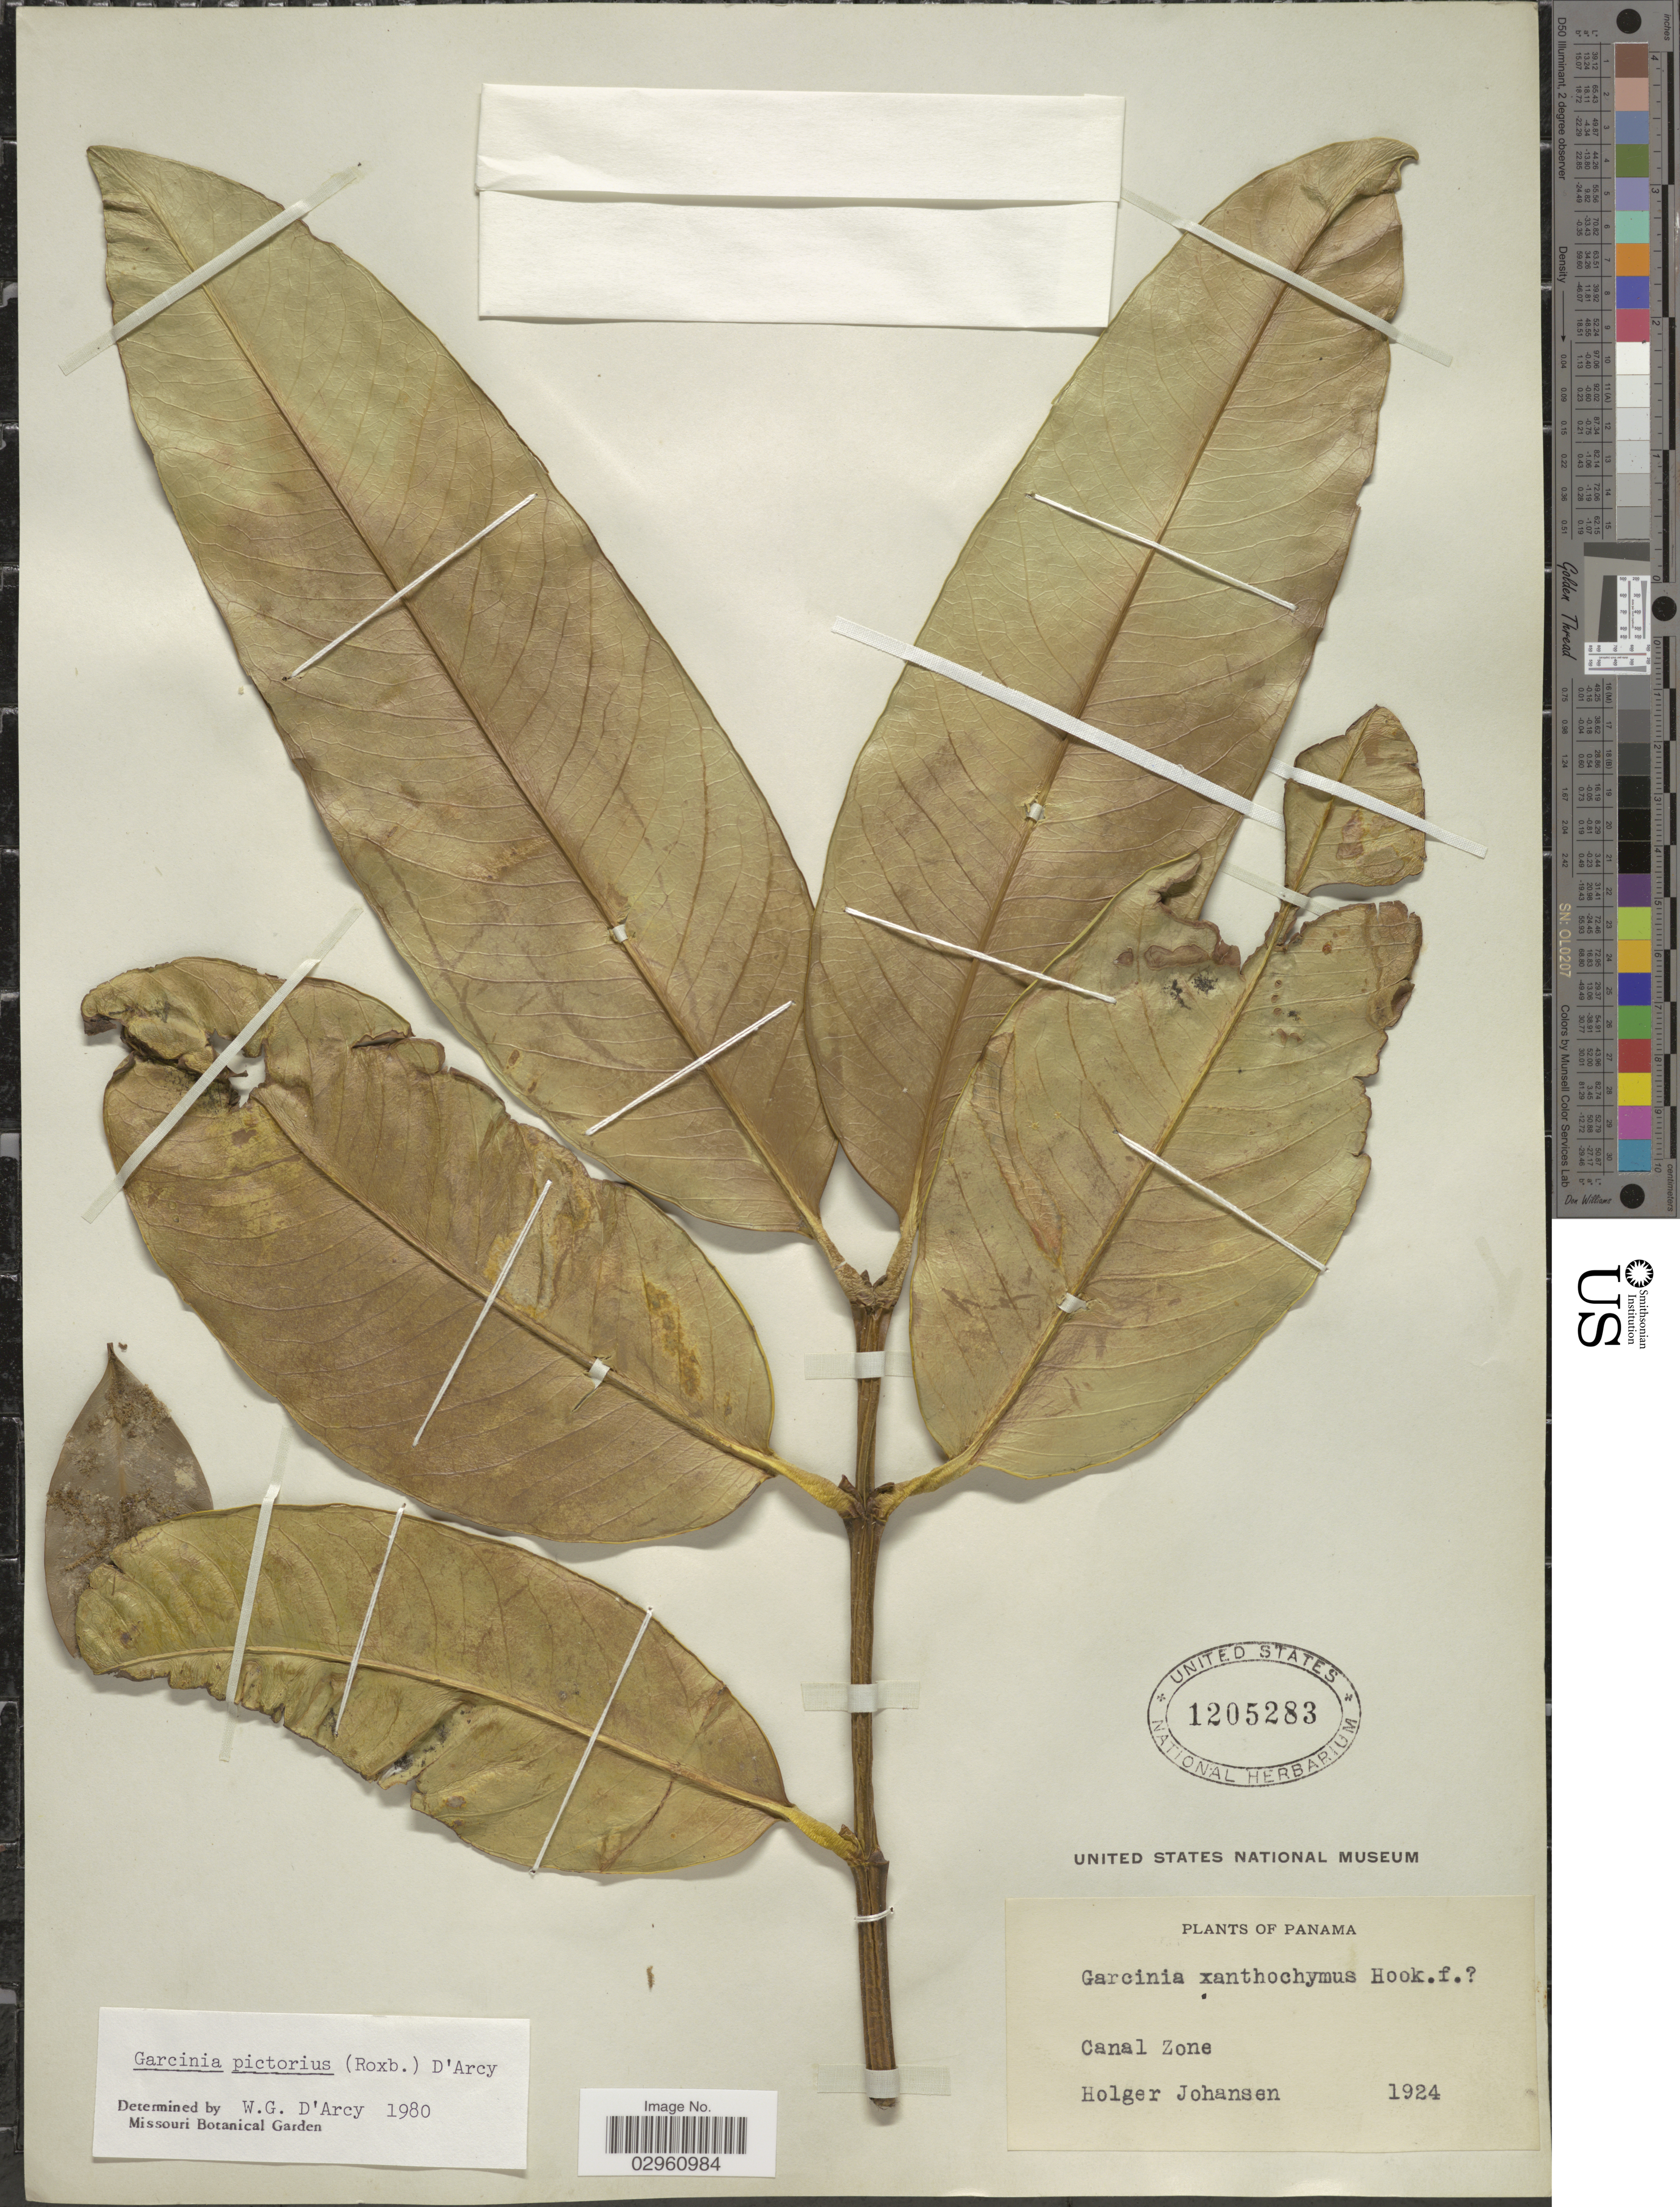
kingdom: Plantae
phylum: Tracheophyta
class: Magnoliopsida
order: Malpighiales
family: Clusiaceae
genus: Garcinia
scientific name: Garcinia pictorius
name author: D'Arcy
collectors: H. Johansen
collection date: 1924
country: Panama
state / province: Colón / Panamá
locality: Canal Zone.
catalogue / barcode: US 1205283